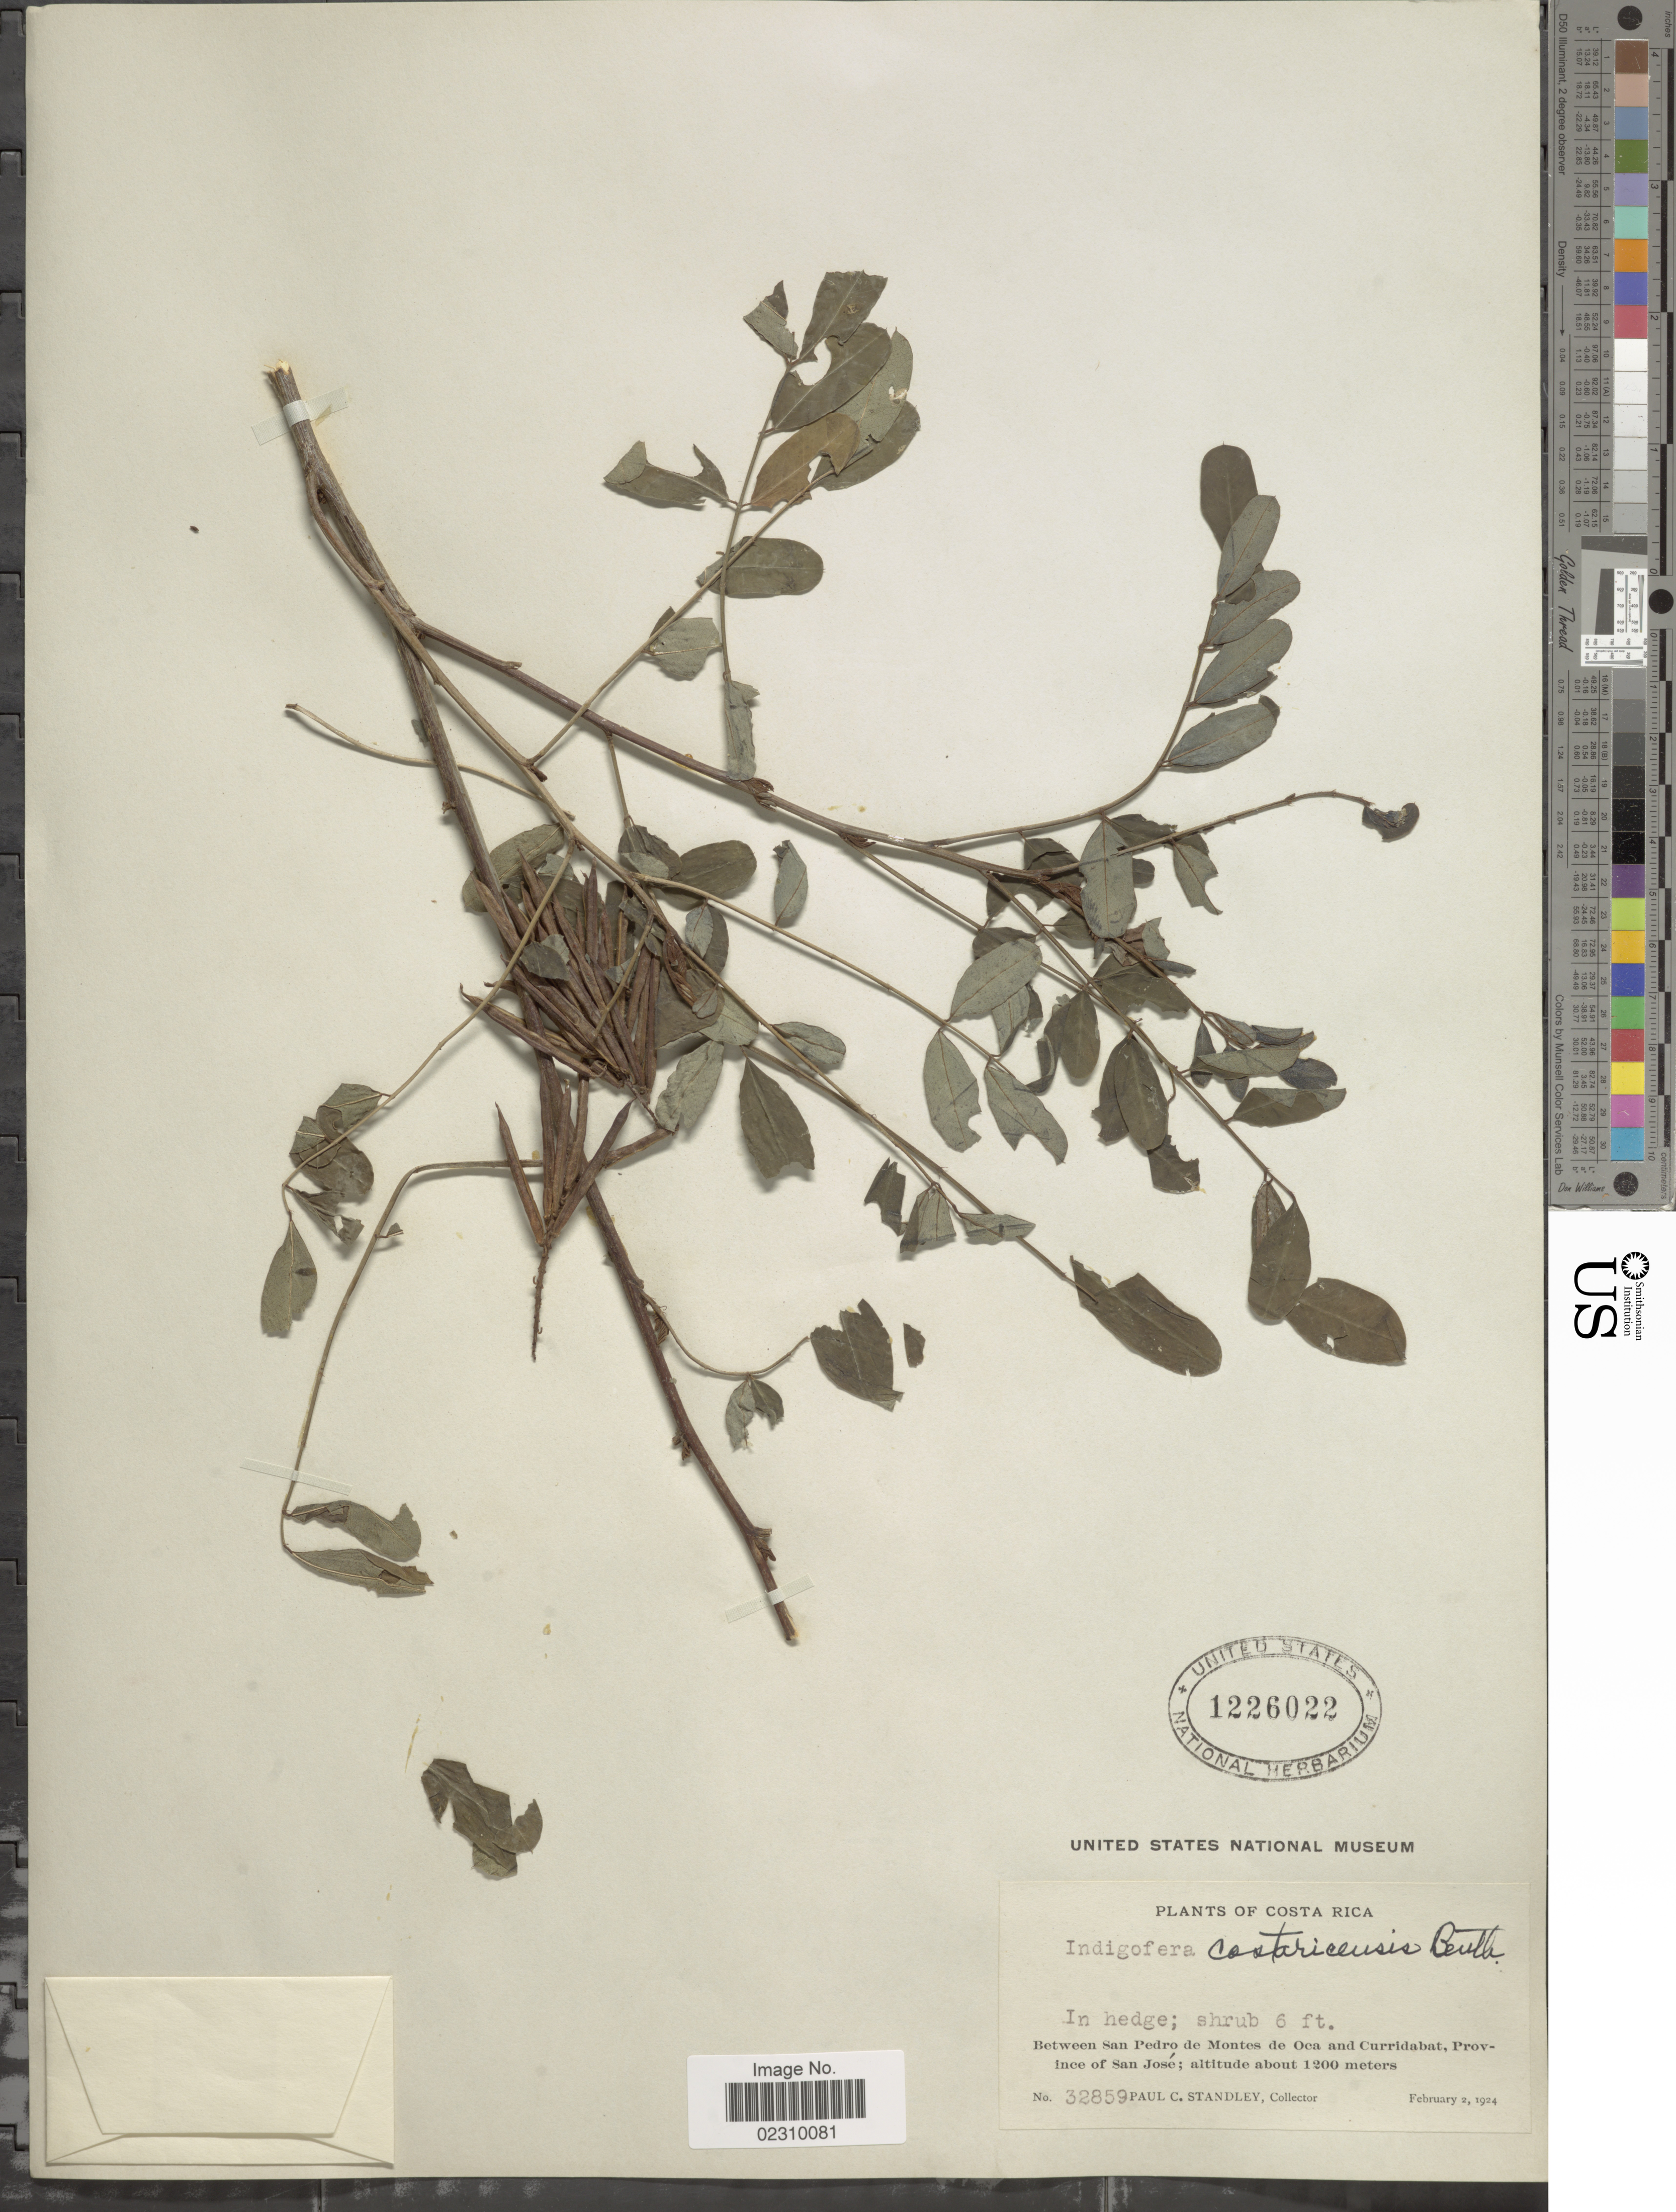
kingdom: Plantae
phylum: Tracheophyta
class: Magnoliopsida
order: Fabales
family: Fabaceae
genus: Indigofera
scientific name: Indigofera thibaudiana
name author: DC.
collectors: P. C. Standley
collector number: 32859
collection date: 1924-02-02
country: Costa Rica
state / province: San José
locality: Between San Pedro de Montes de Oca and Curridabat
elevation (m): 1200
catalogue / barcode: US 1226022